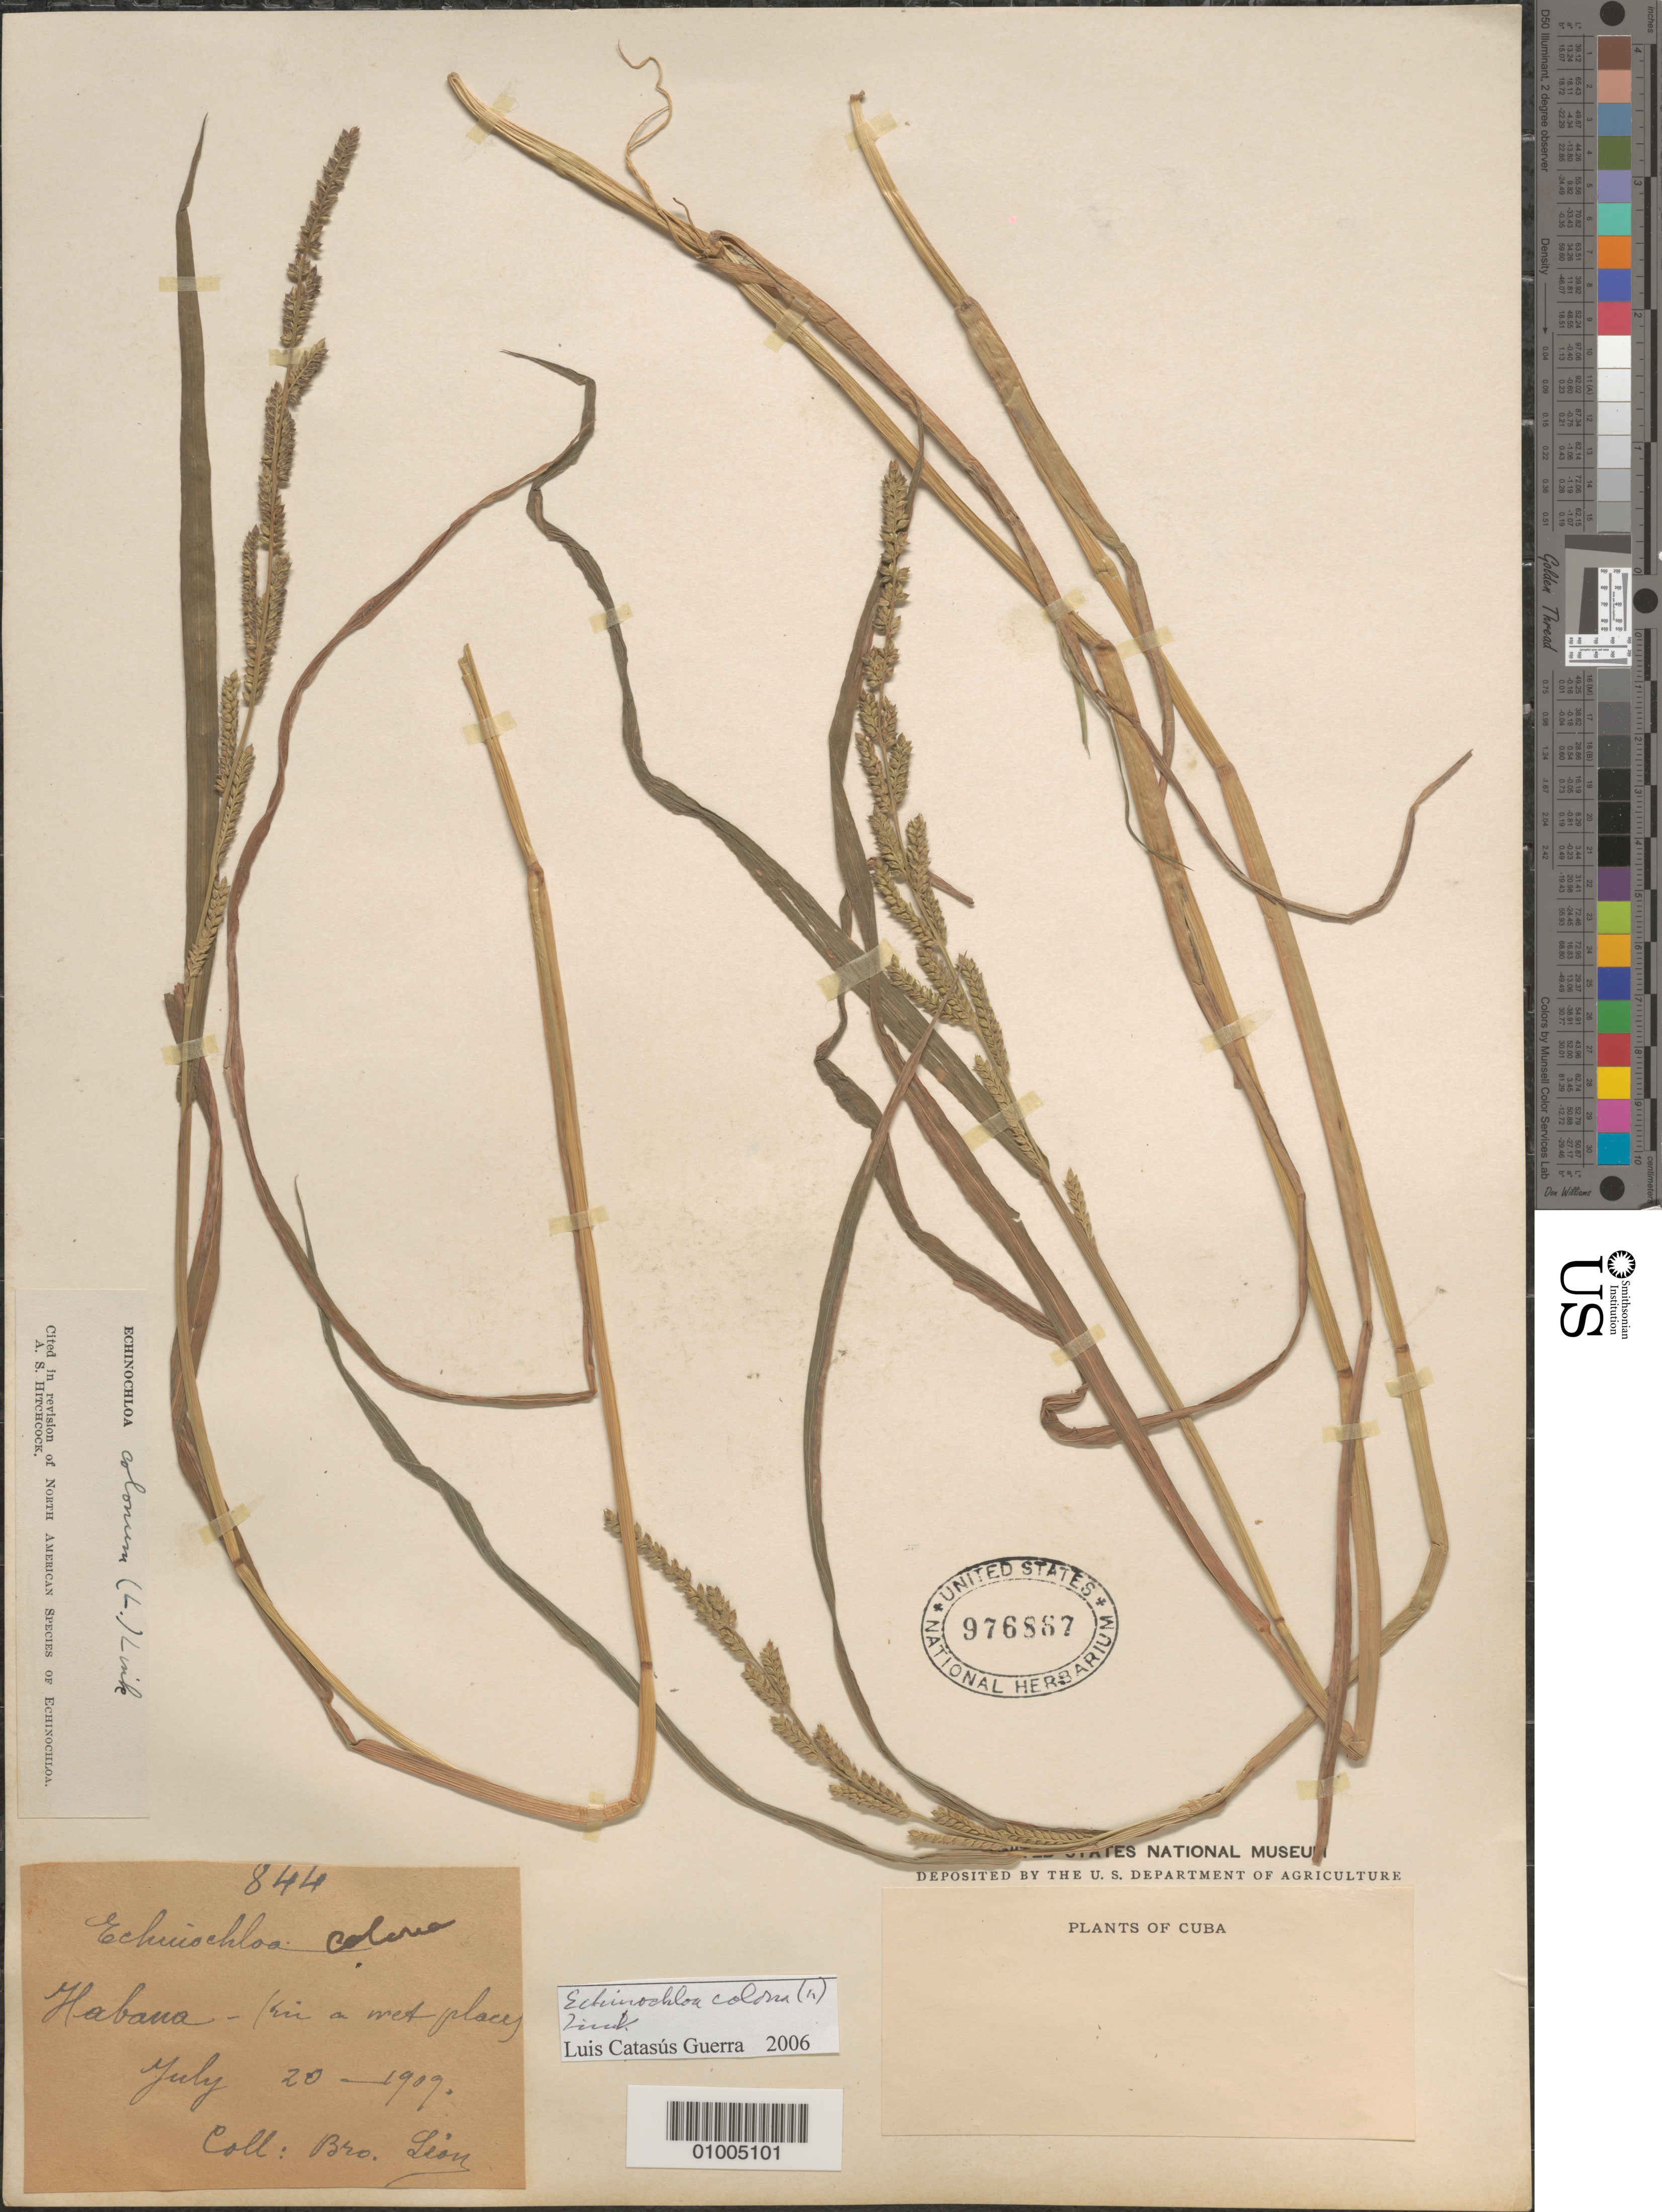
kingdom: Plantae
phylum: Tracheophyta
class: Liliopsida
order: Poales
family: Poaceae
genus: Echinochloa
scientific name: Echinochloa colona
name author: (L.) Link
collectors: Bro. León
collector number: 844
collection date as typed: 20 Jul 1909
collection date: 1909-07-20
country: Cuba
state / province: La Habana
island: Cuba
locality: La Habana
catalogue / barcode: US 976867